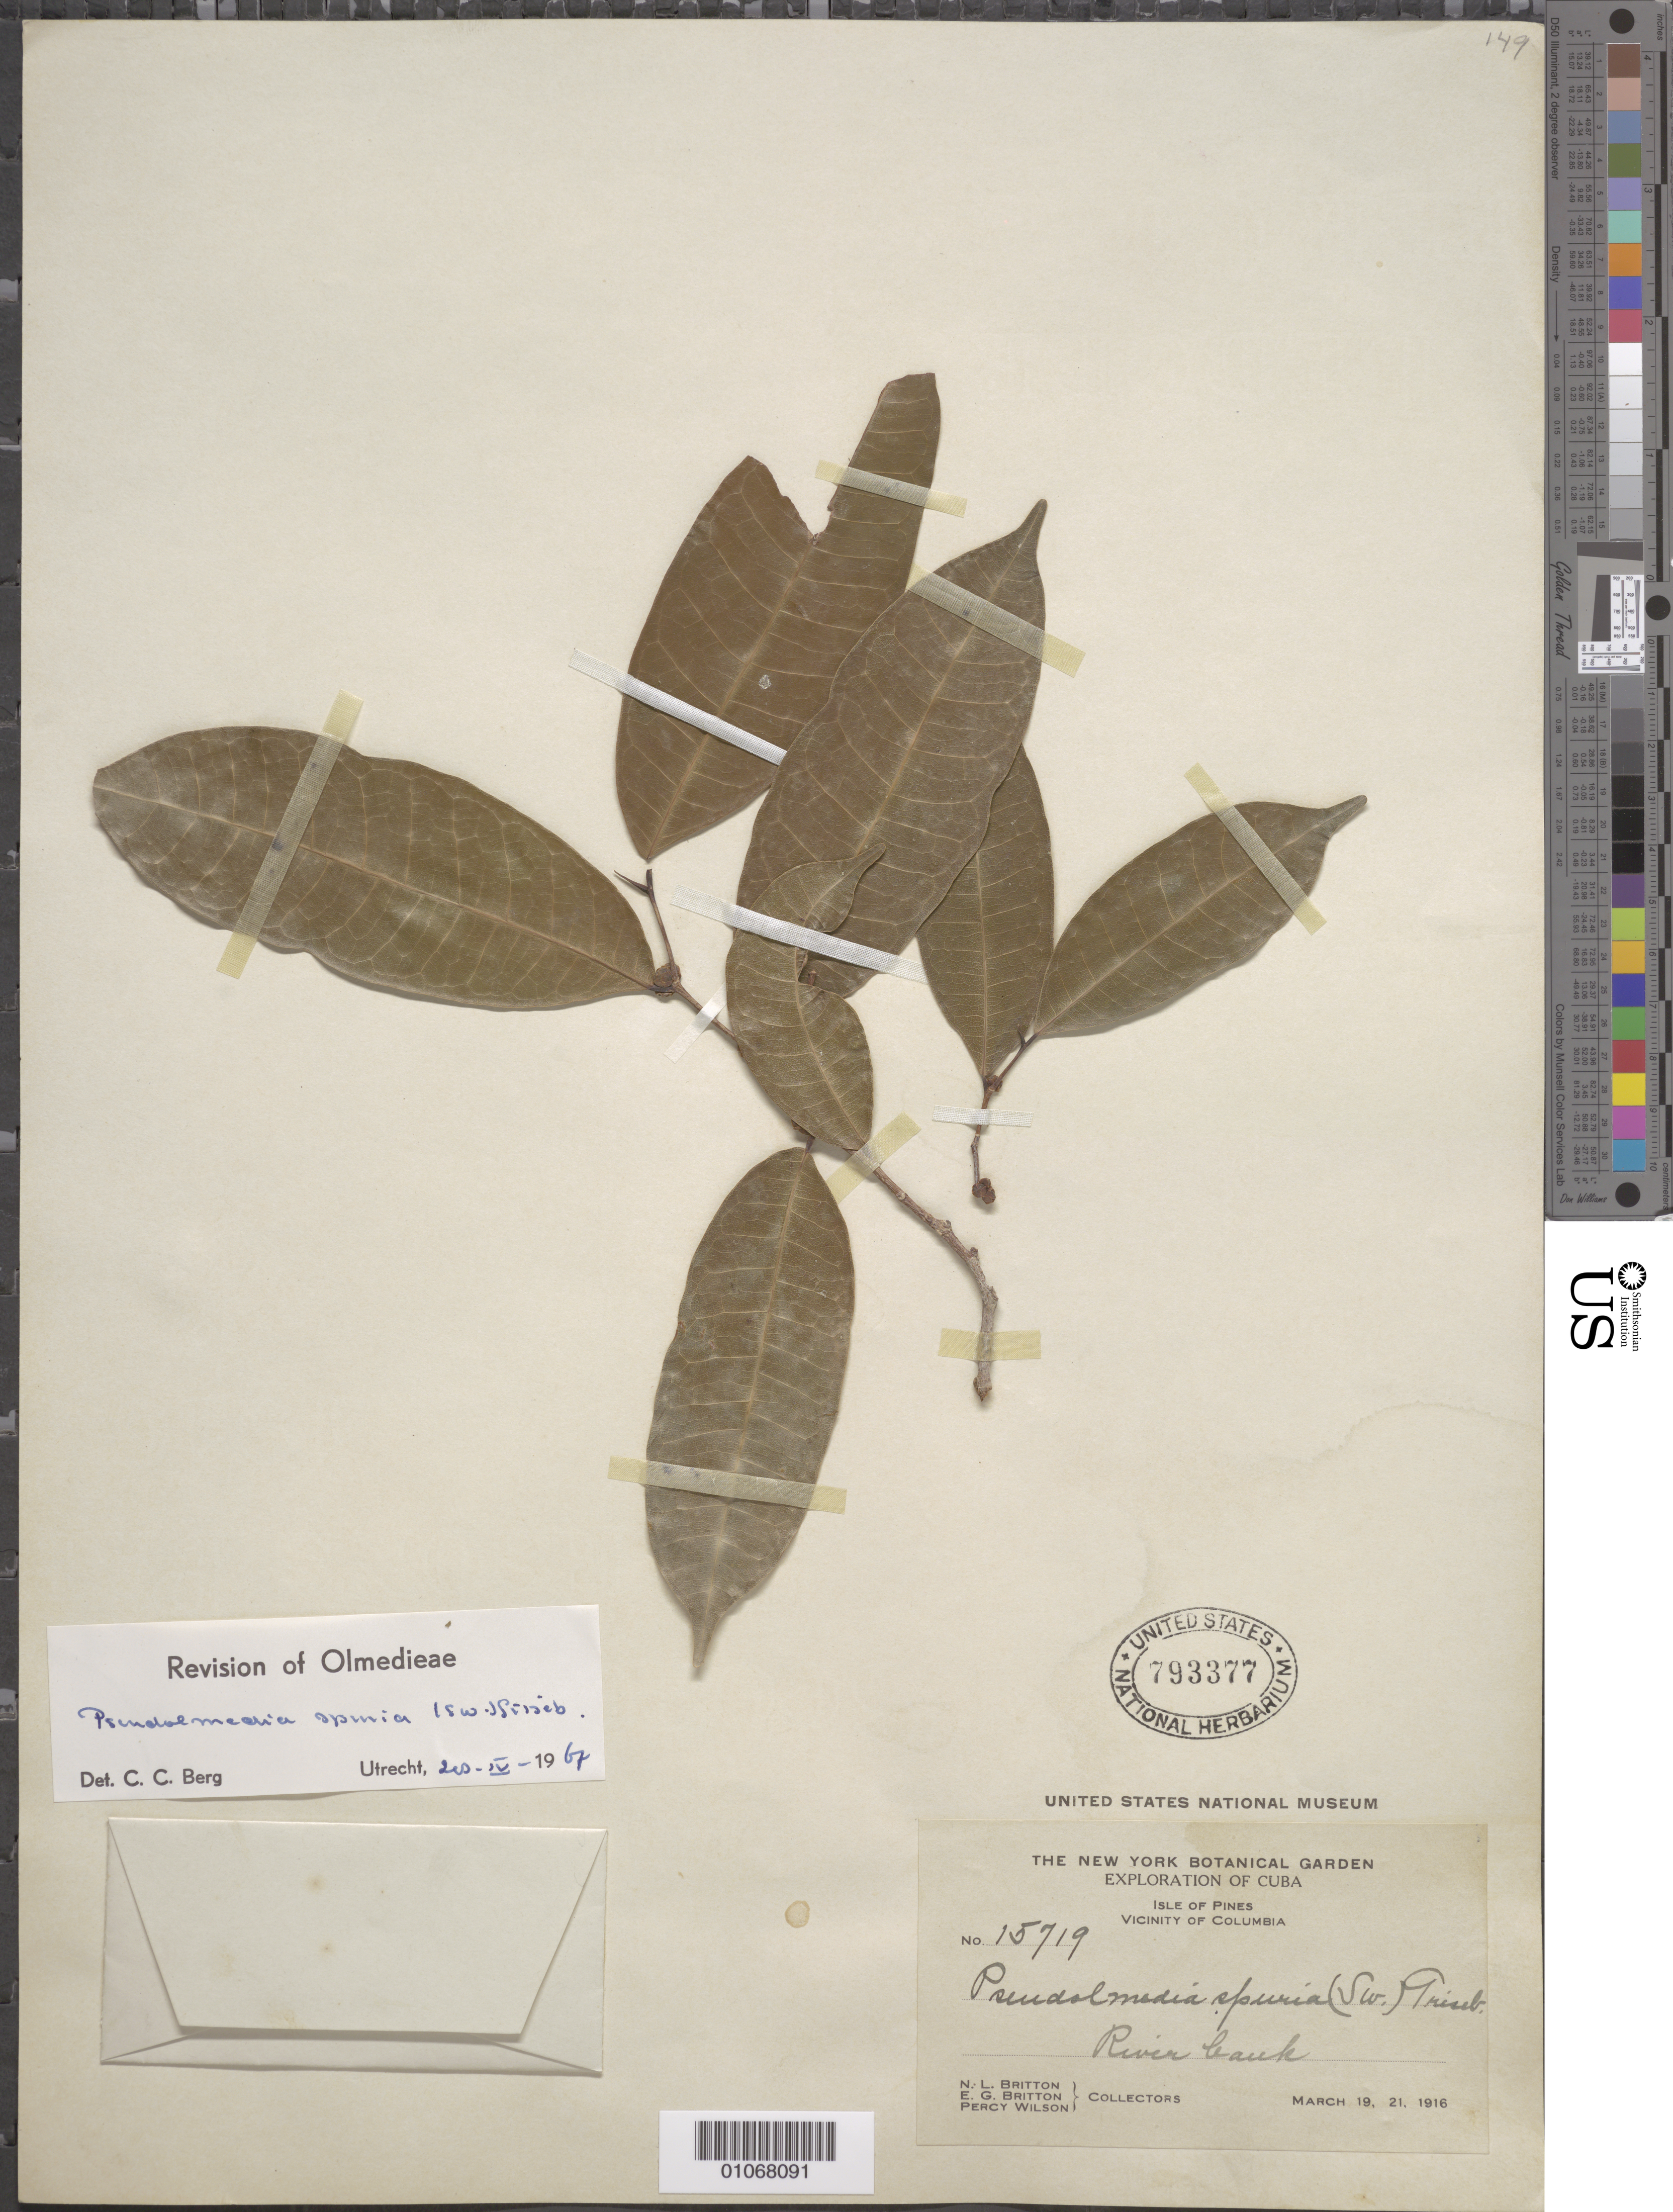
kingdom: Plantae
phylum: Tracheophyta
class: Magnoliopsida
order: Rosales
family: Moraceae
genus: Pseudolmedia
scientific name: Pseudolmedia spuria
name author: (Sw.) Griseb.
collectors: N. Britton, E. G. Britton & P. Wilson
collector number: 15719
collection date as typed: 19 Mar 1916 to 21 Mar 1916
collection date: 1916-03-19/1916-03-21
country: Cuba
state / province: Isla de La Juventud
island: Isla de la Juventud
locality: Vicinity of Columbia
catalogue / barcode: US 793377